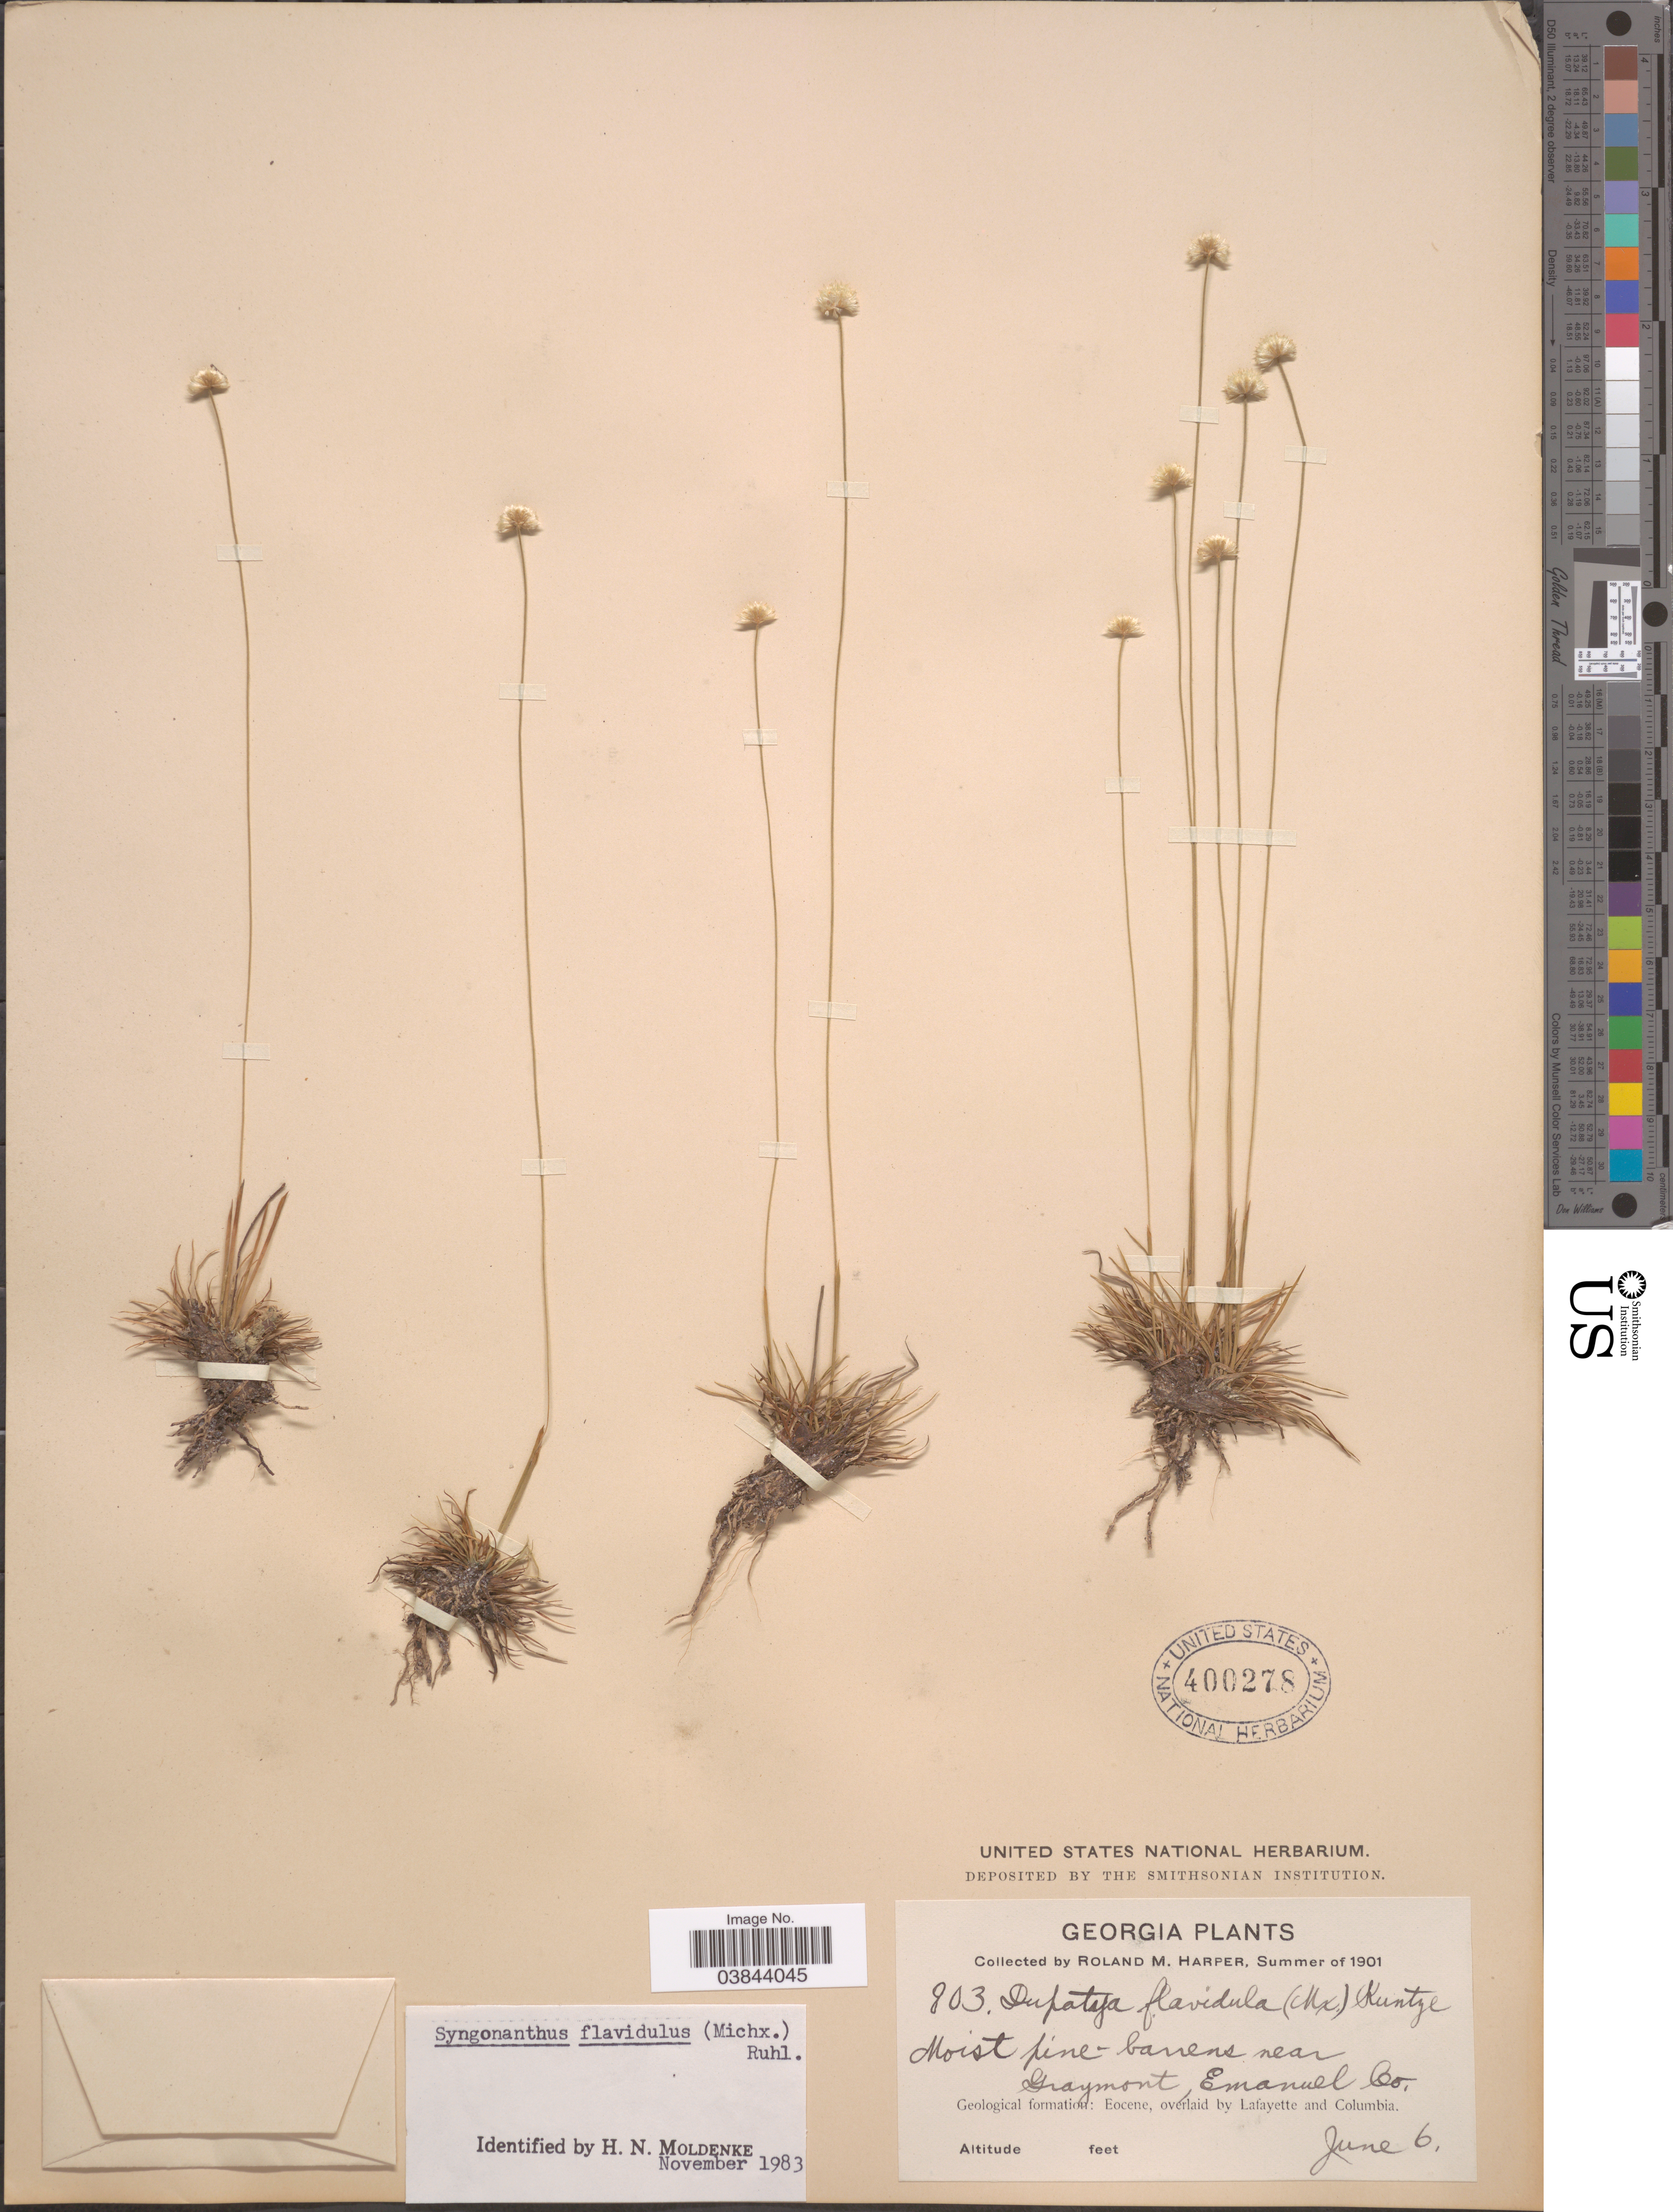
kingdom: Plantae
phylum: Tracheophyta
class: Liliopsida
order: Poales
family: Eriocaulaceae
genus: Syngonanthus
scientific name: Syngonanthus flavidulus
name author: (Michx.) Ruhland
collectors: R. M. Harper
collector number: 803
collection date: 1901-06-06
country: United States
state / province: Georgia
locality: Moist pine-barrens near Graymont, Emanuel Co. Geological formation: Eocene, overlaid by Lafayette and Columbia.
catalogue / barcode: US 400278